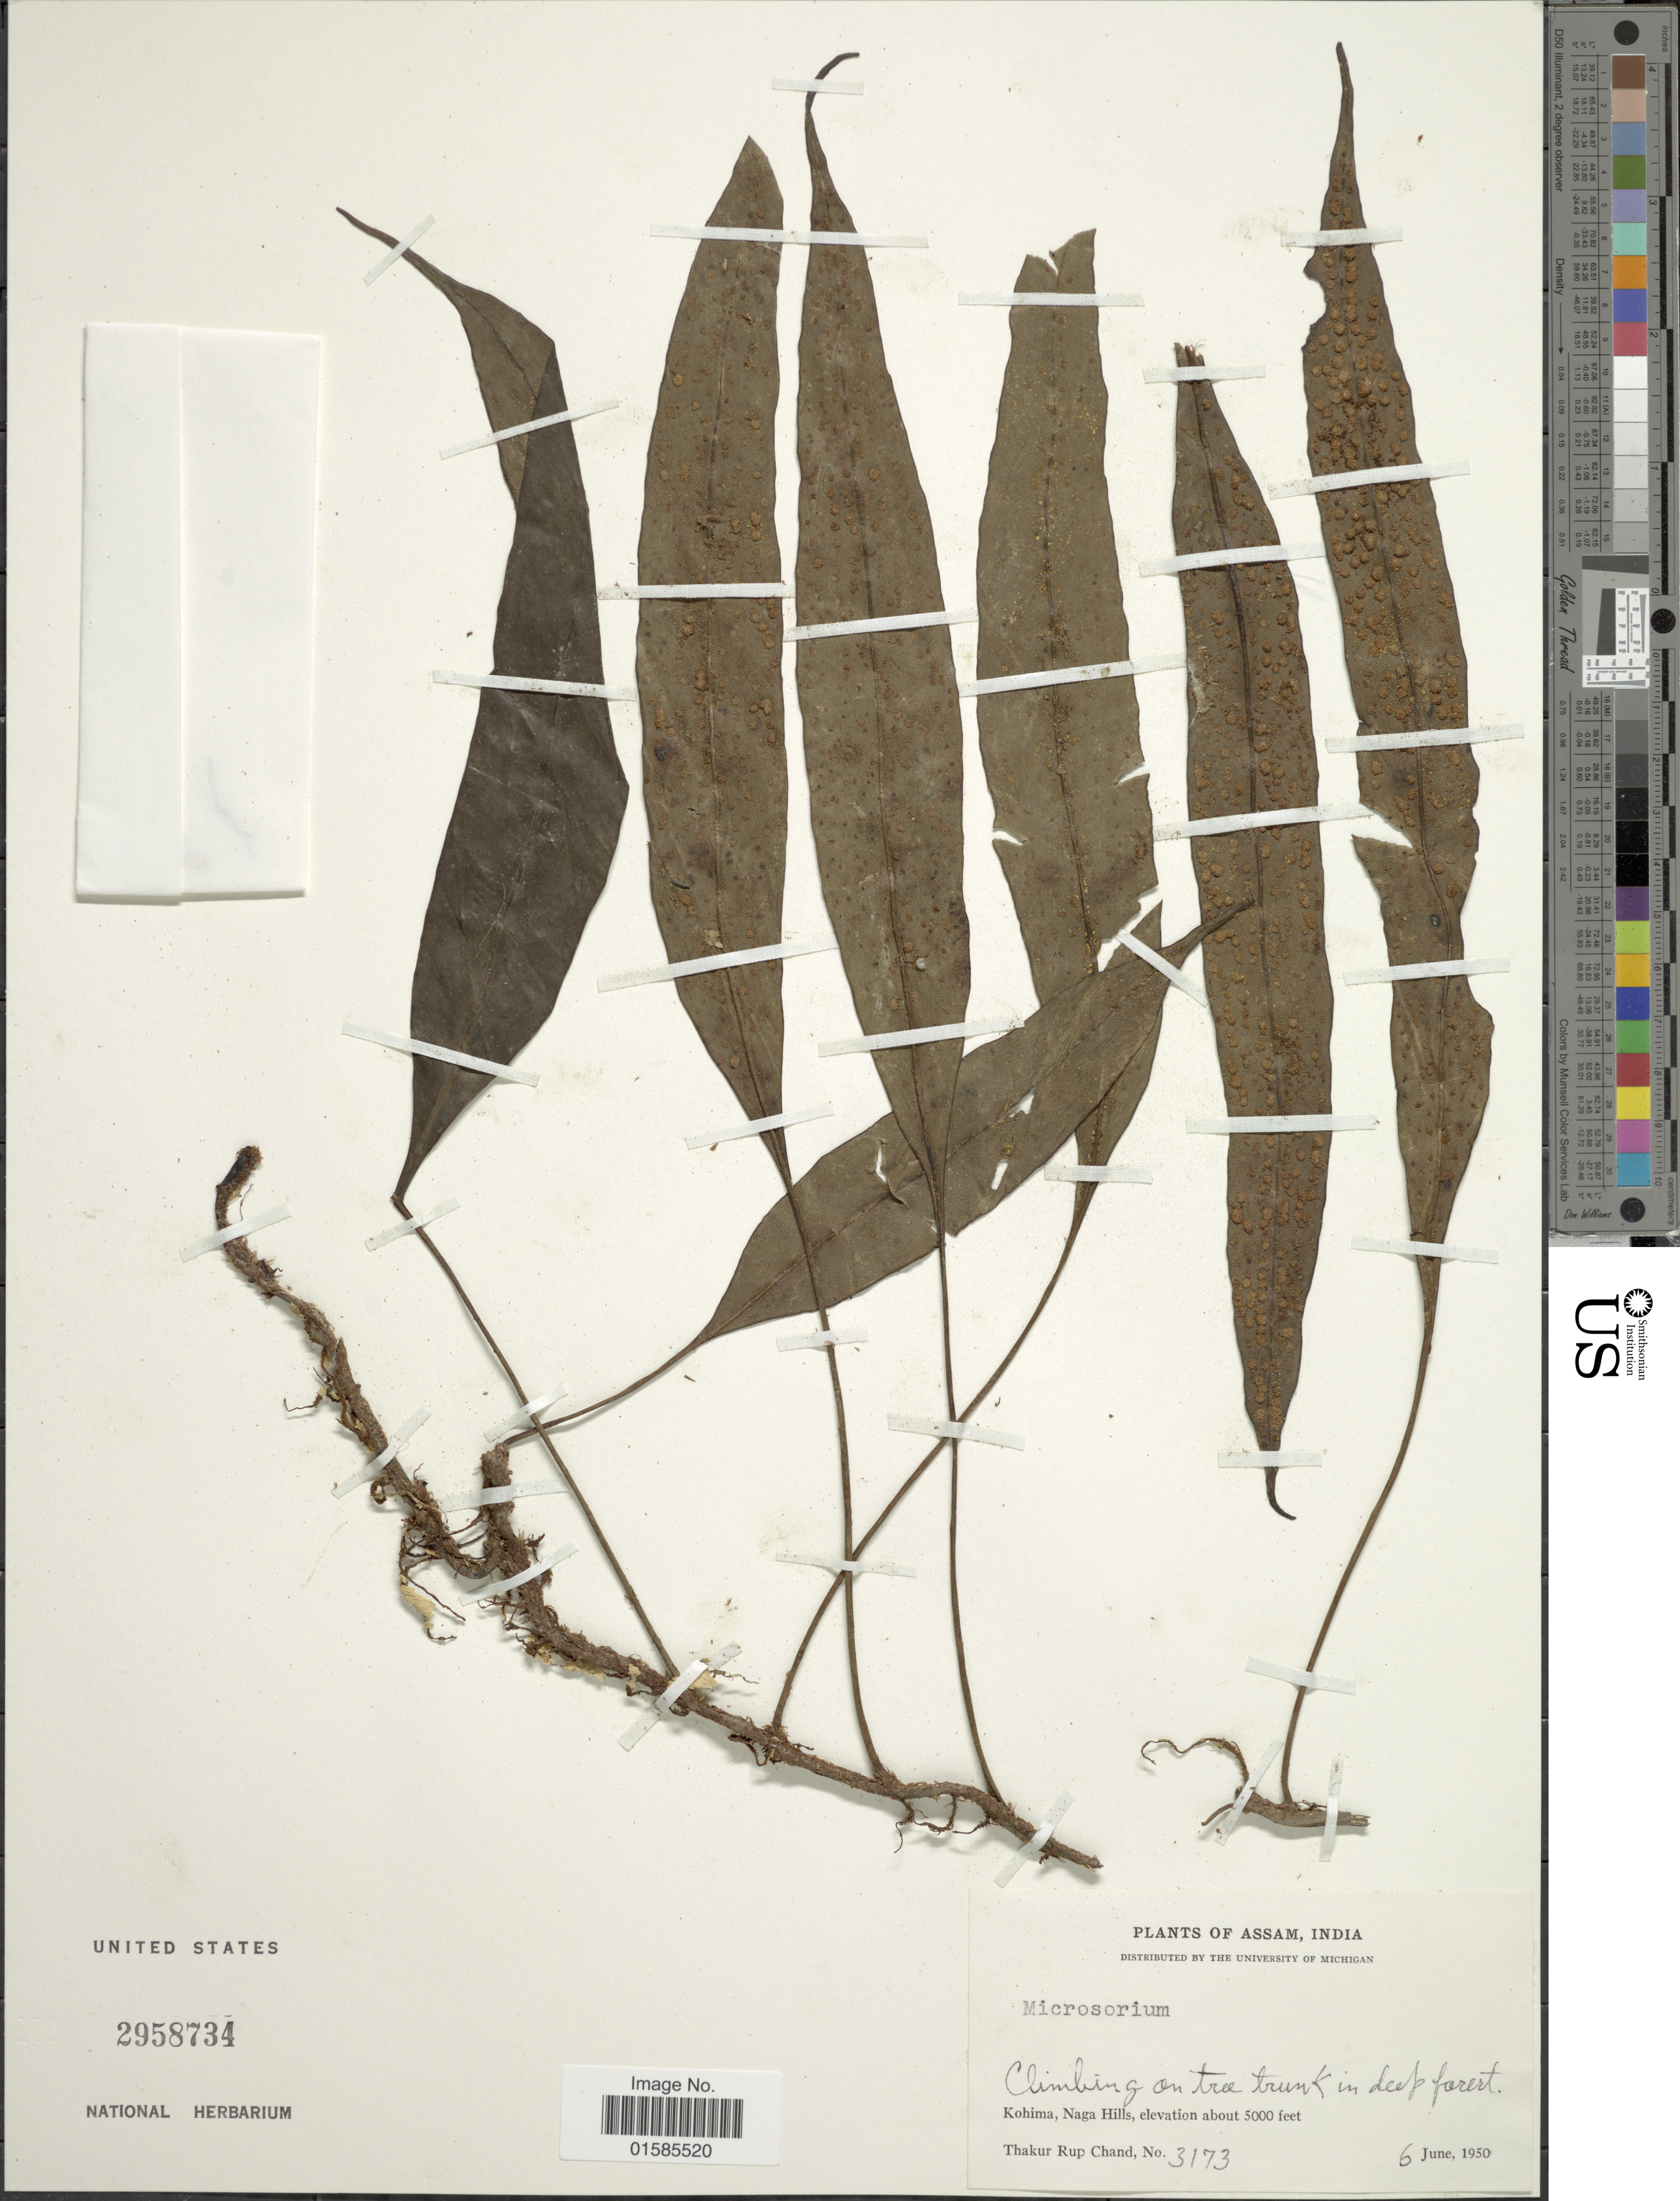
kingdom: Plantae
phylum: Tracheophyta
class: Polypodiopsida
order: Polypodiales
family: Polypodiaceae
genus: Leptochilus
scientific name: Leptochilus sp.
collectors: T. R. Chand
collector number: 3173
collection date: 1950-06-06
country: India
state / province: Nagaland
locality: Assam, India, Kohima, Naga Hills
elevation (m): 1524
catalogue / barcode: US 2958734